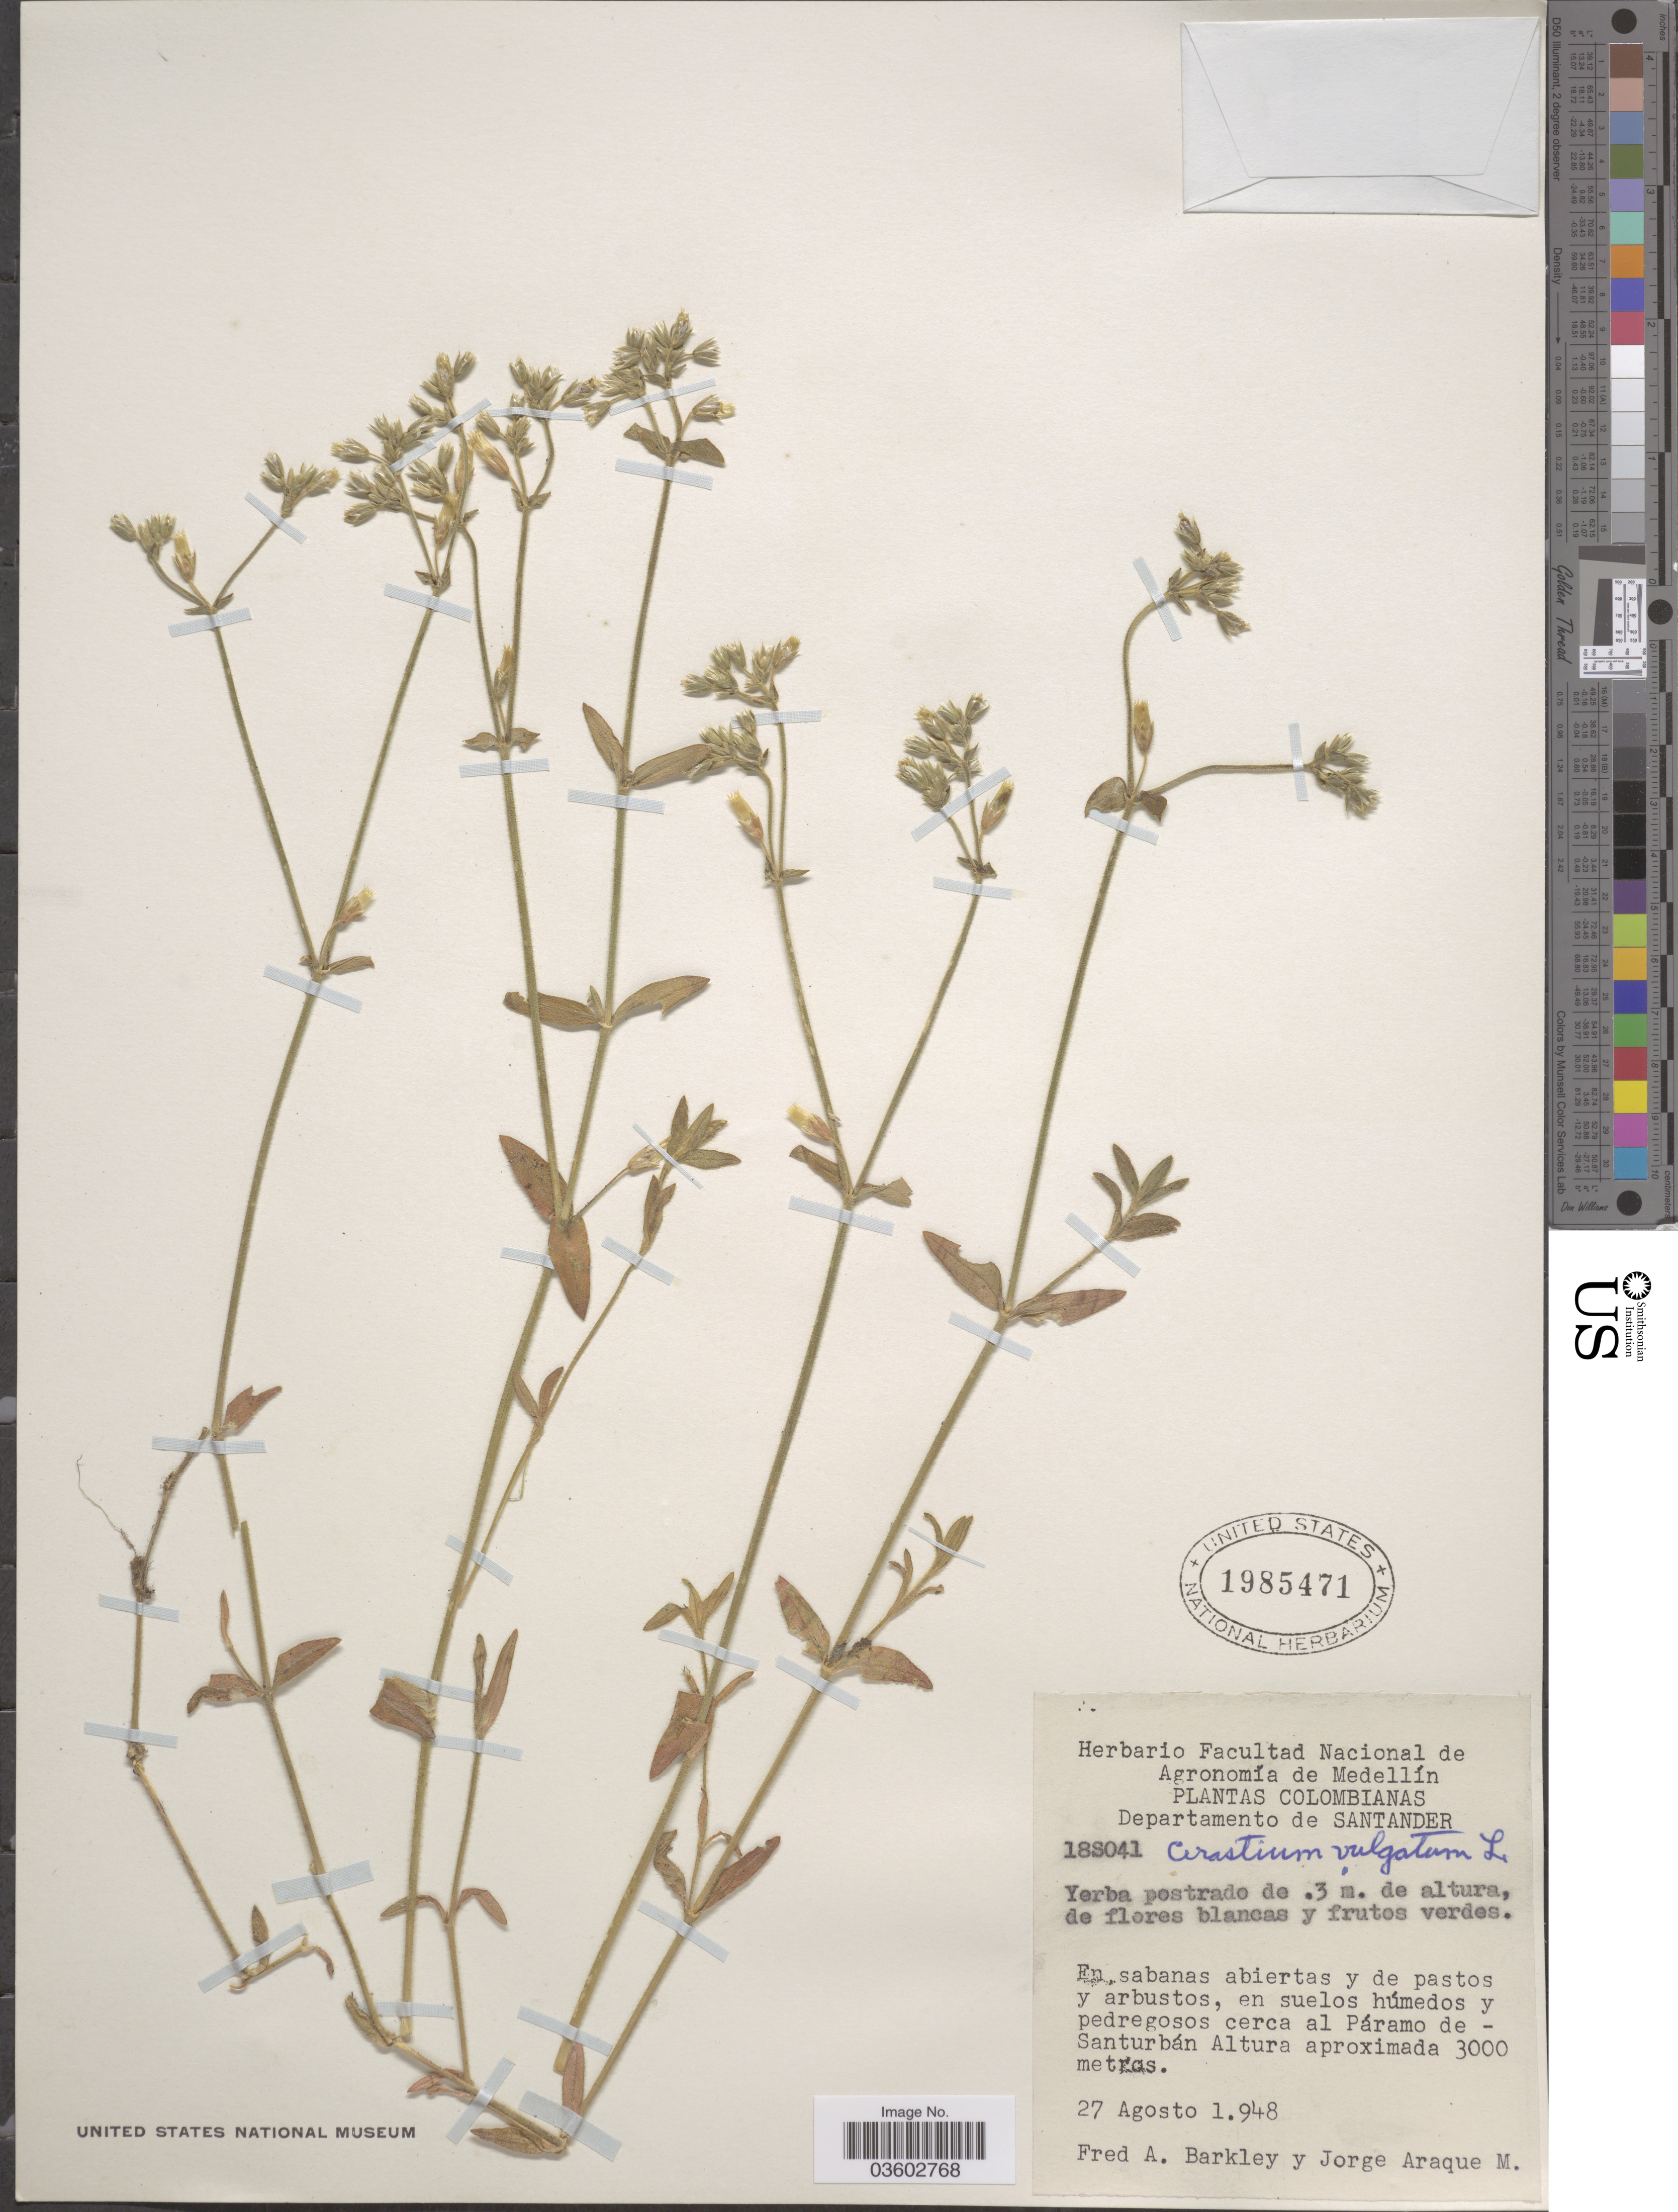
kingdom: Plantae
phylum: Tracheophyta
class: Magnoliopsida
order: Caryophyllales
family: Caryophyllaceae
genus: Cerastium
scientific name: Cerastium vulgatum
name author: L.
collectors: F. A. Barkley & J. Araque Molina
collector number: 18S041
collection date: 1948-08-27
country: Colombia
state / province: Santander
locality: Departamento de Santander. En suelos húmedos y pedregosos cerca al Páramo de Santurbán.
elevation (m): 3000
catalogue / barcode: US 1985471